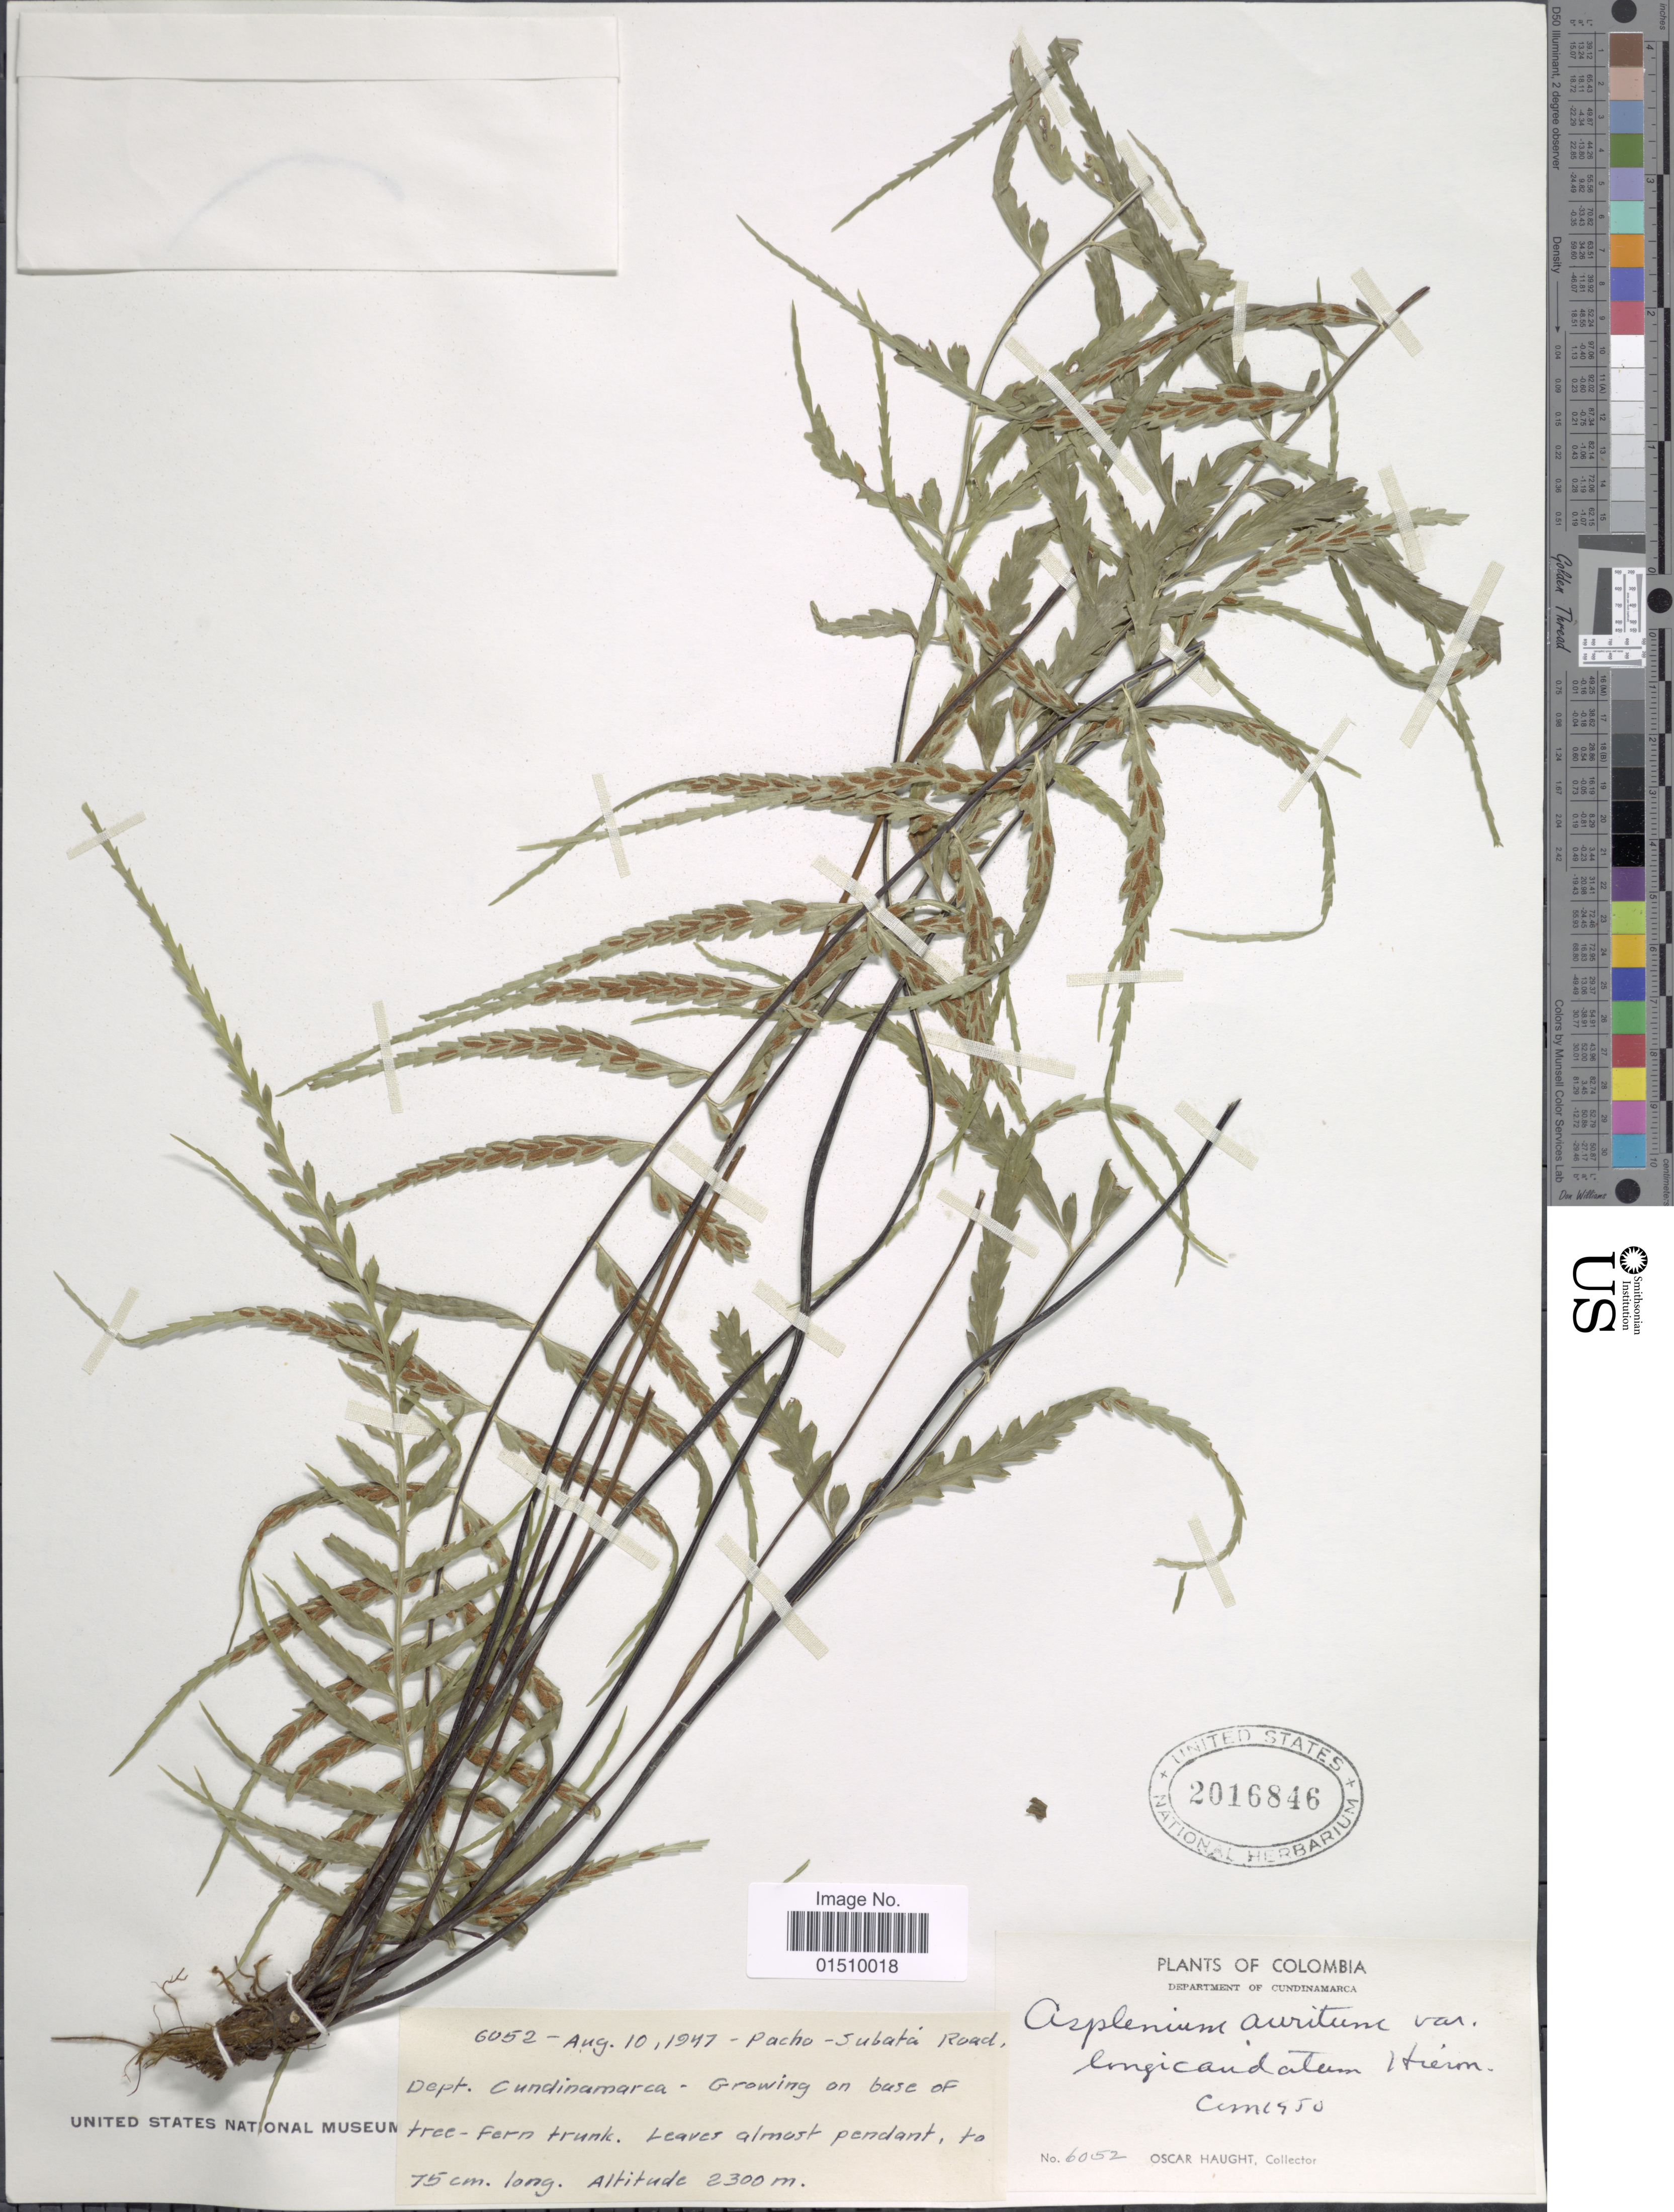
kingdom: Plantae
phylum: Tracheophyta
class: Polypodiopsida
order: Polypodiales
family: Aspleniaceae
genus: Asplenium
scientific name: Asplenium auritum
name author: Sw.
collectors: O. L. Haught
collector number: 6052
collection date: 1947-08-10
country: Colombia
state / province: Cundinamarca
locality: Colombia, Department of Cundinamarca. Pacho-Subatá.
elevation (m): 2300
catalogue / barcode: US 2016846